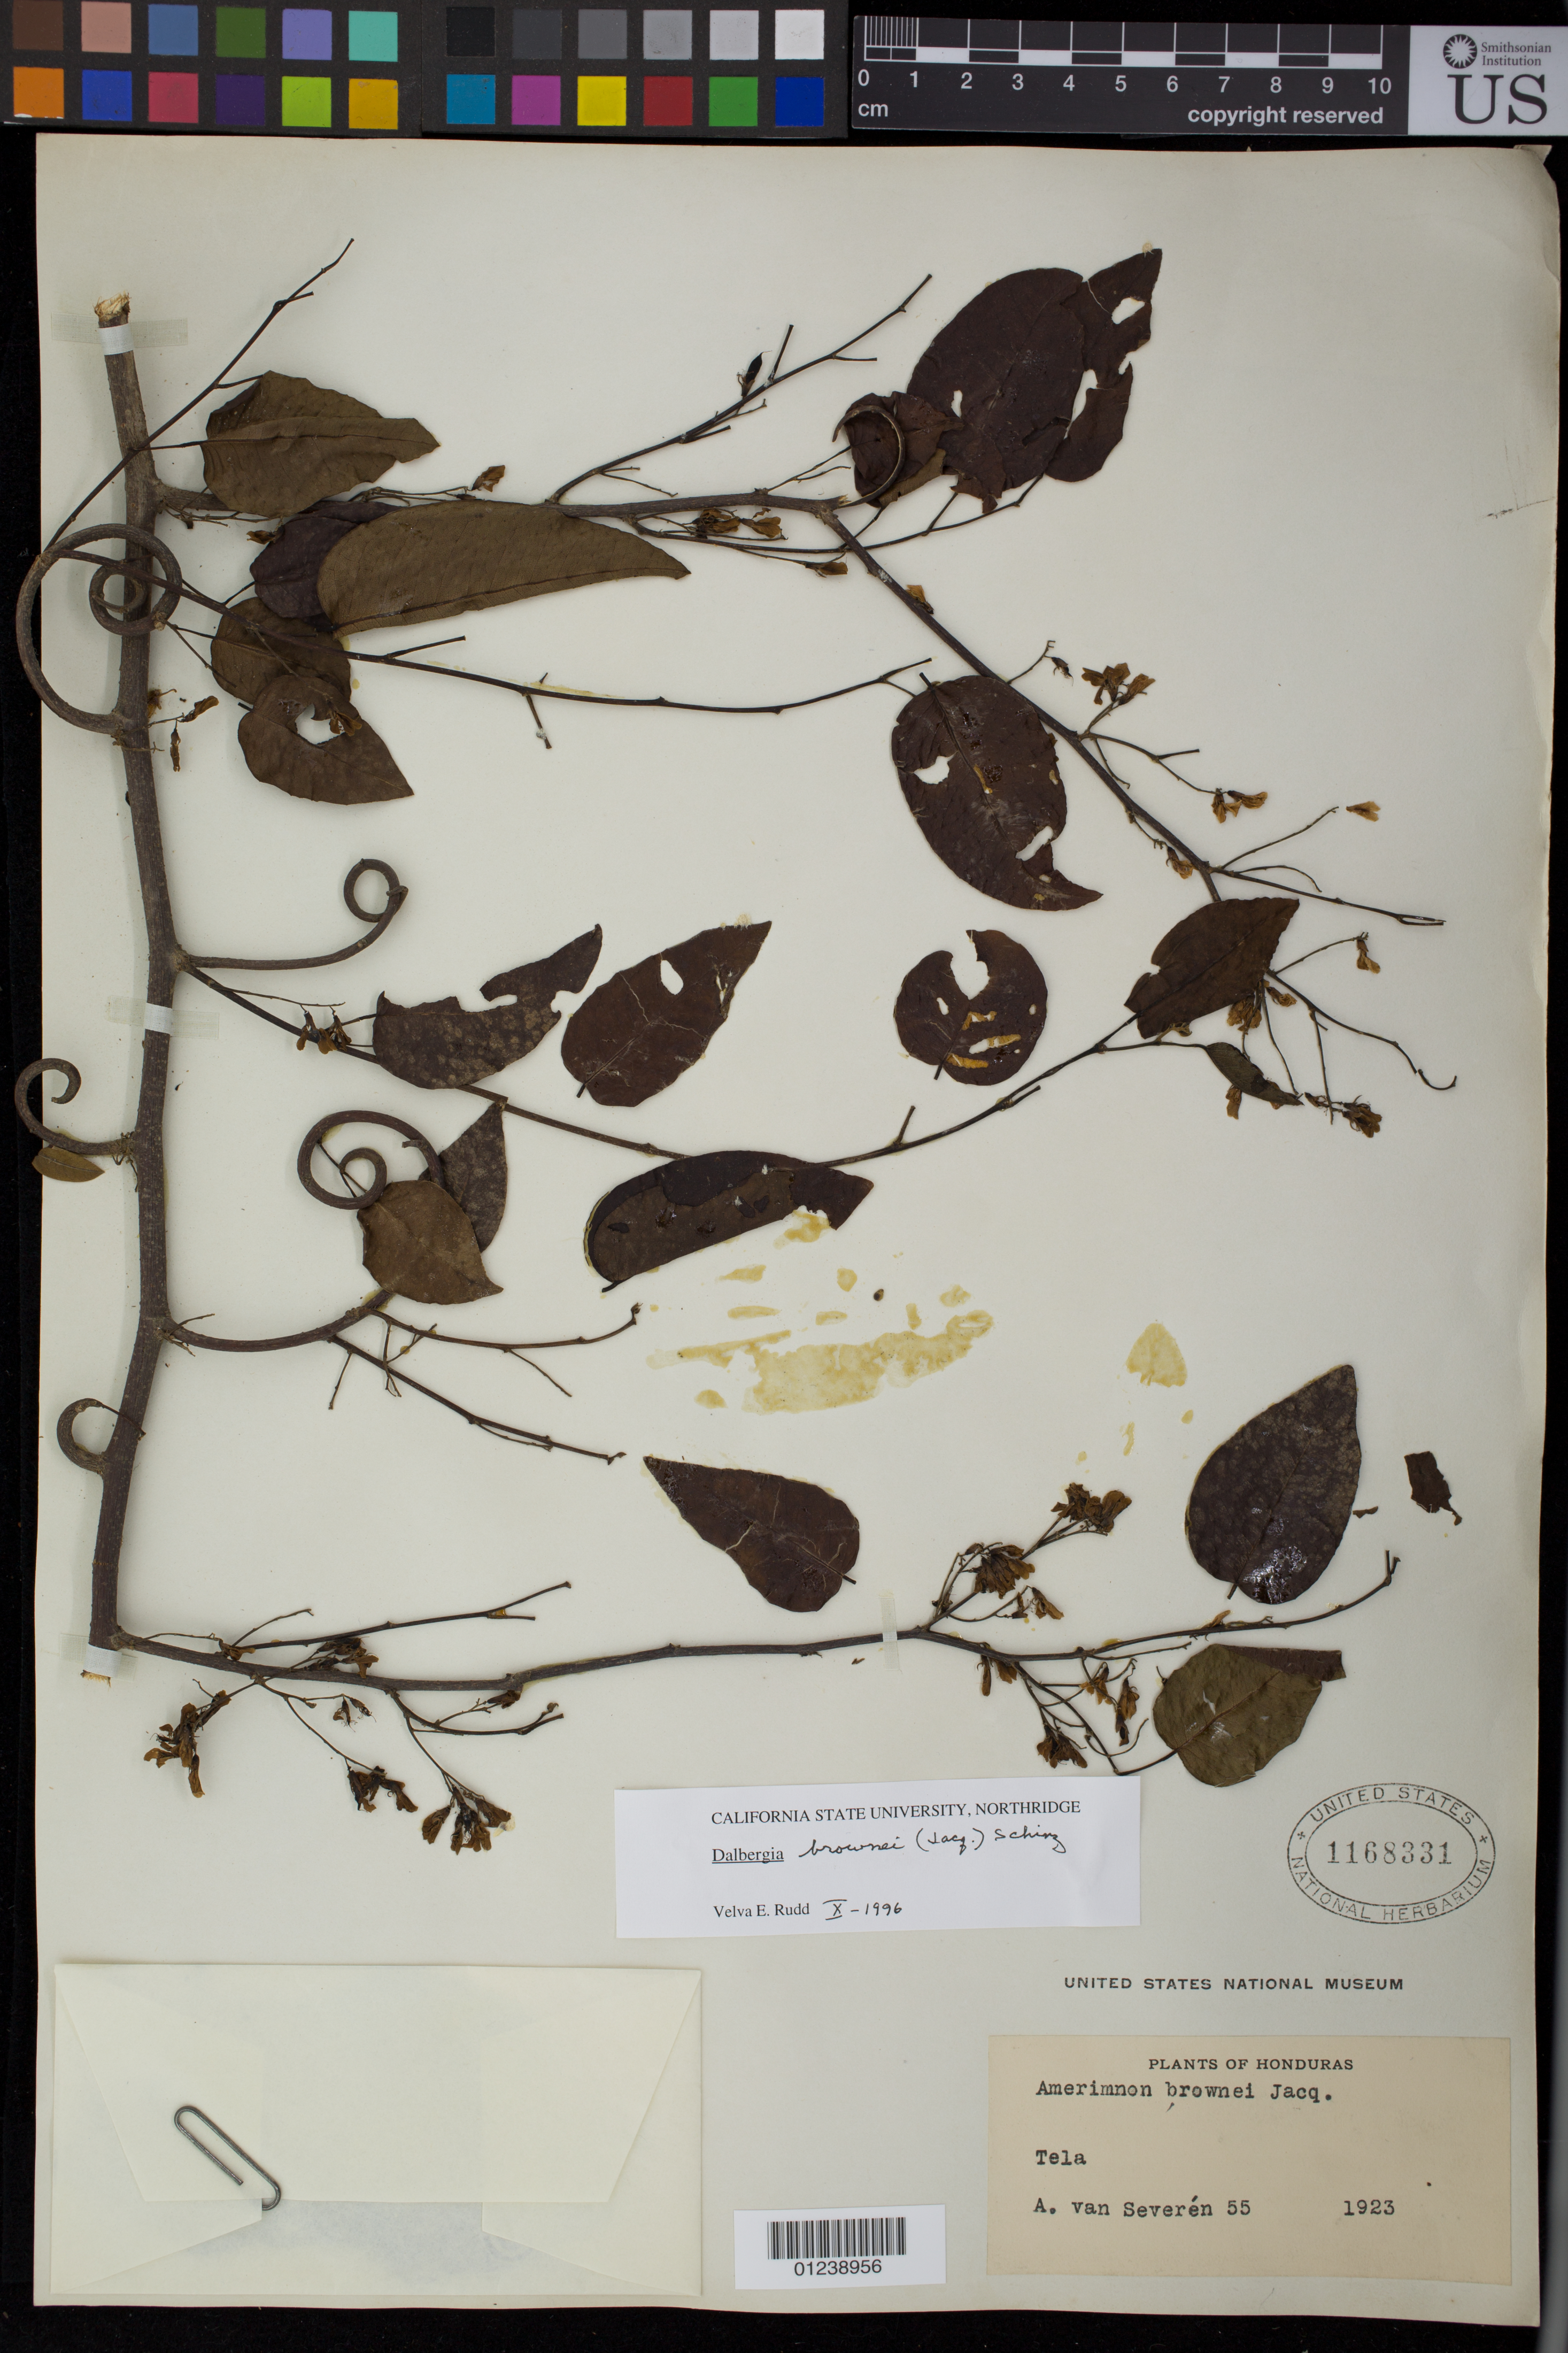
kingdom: Plantae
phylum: Tracheophyta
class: Magnoliopsida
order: Fabales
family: Fabaceae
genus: Dalbergia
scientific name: Dalbergia brownei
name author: (Jacq.) Schinz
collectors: A. Van Severen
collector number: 55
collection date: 1923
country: Honduras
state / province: Atlántida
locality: Tela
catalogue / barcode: US 1168331